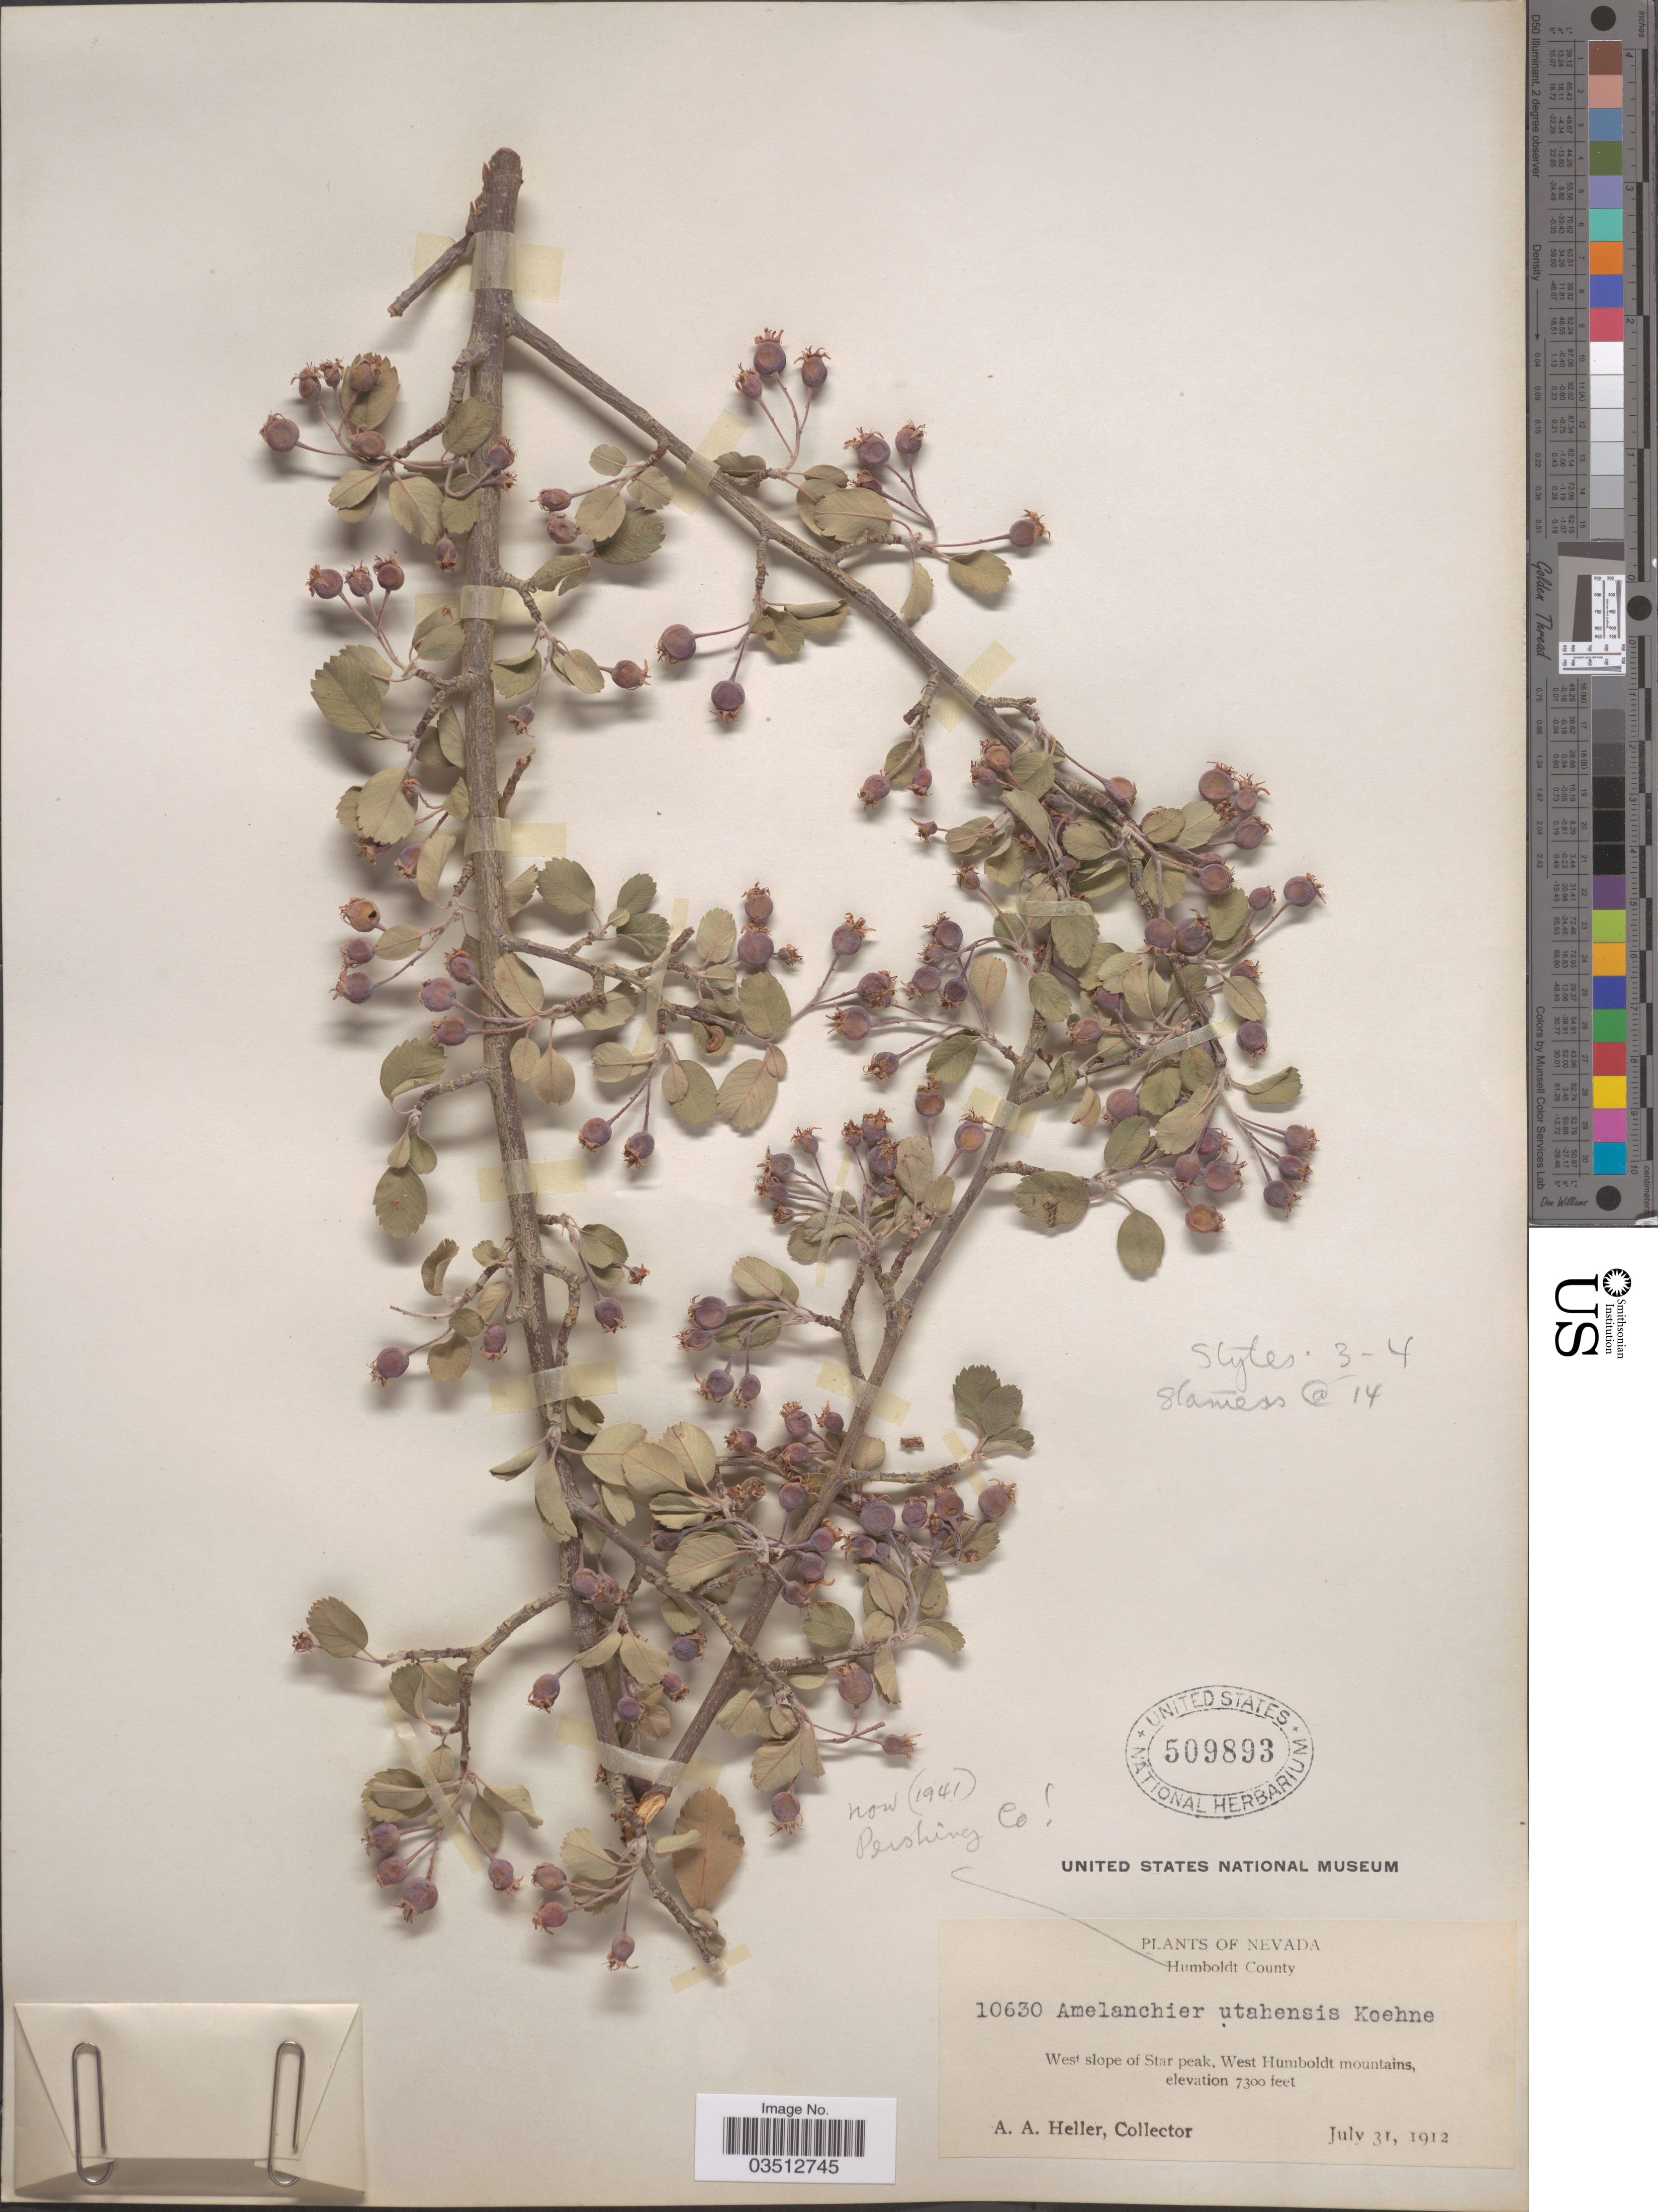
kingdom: Plantae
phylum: Tracheophyta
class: Magnoliopsida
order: Rosales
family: Rosaceae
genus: Amelanchier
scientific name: Amelanchier utahensis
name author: Koehne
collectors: A. A. Heller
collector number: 10630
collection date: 1912-07-31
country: United States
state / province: Nevada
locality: Pershing Co. Humboldt County. West slope of Star peak, West Humboldt mountains.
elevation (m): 2225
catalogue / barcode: US 509893